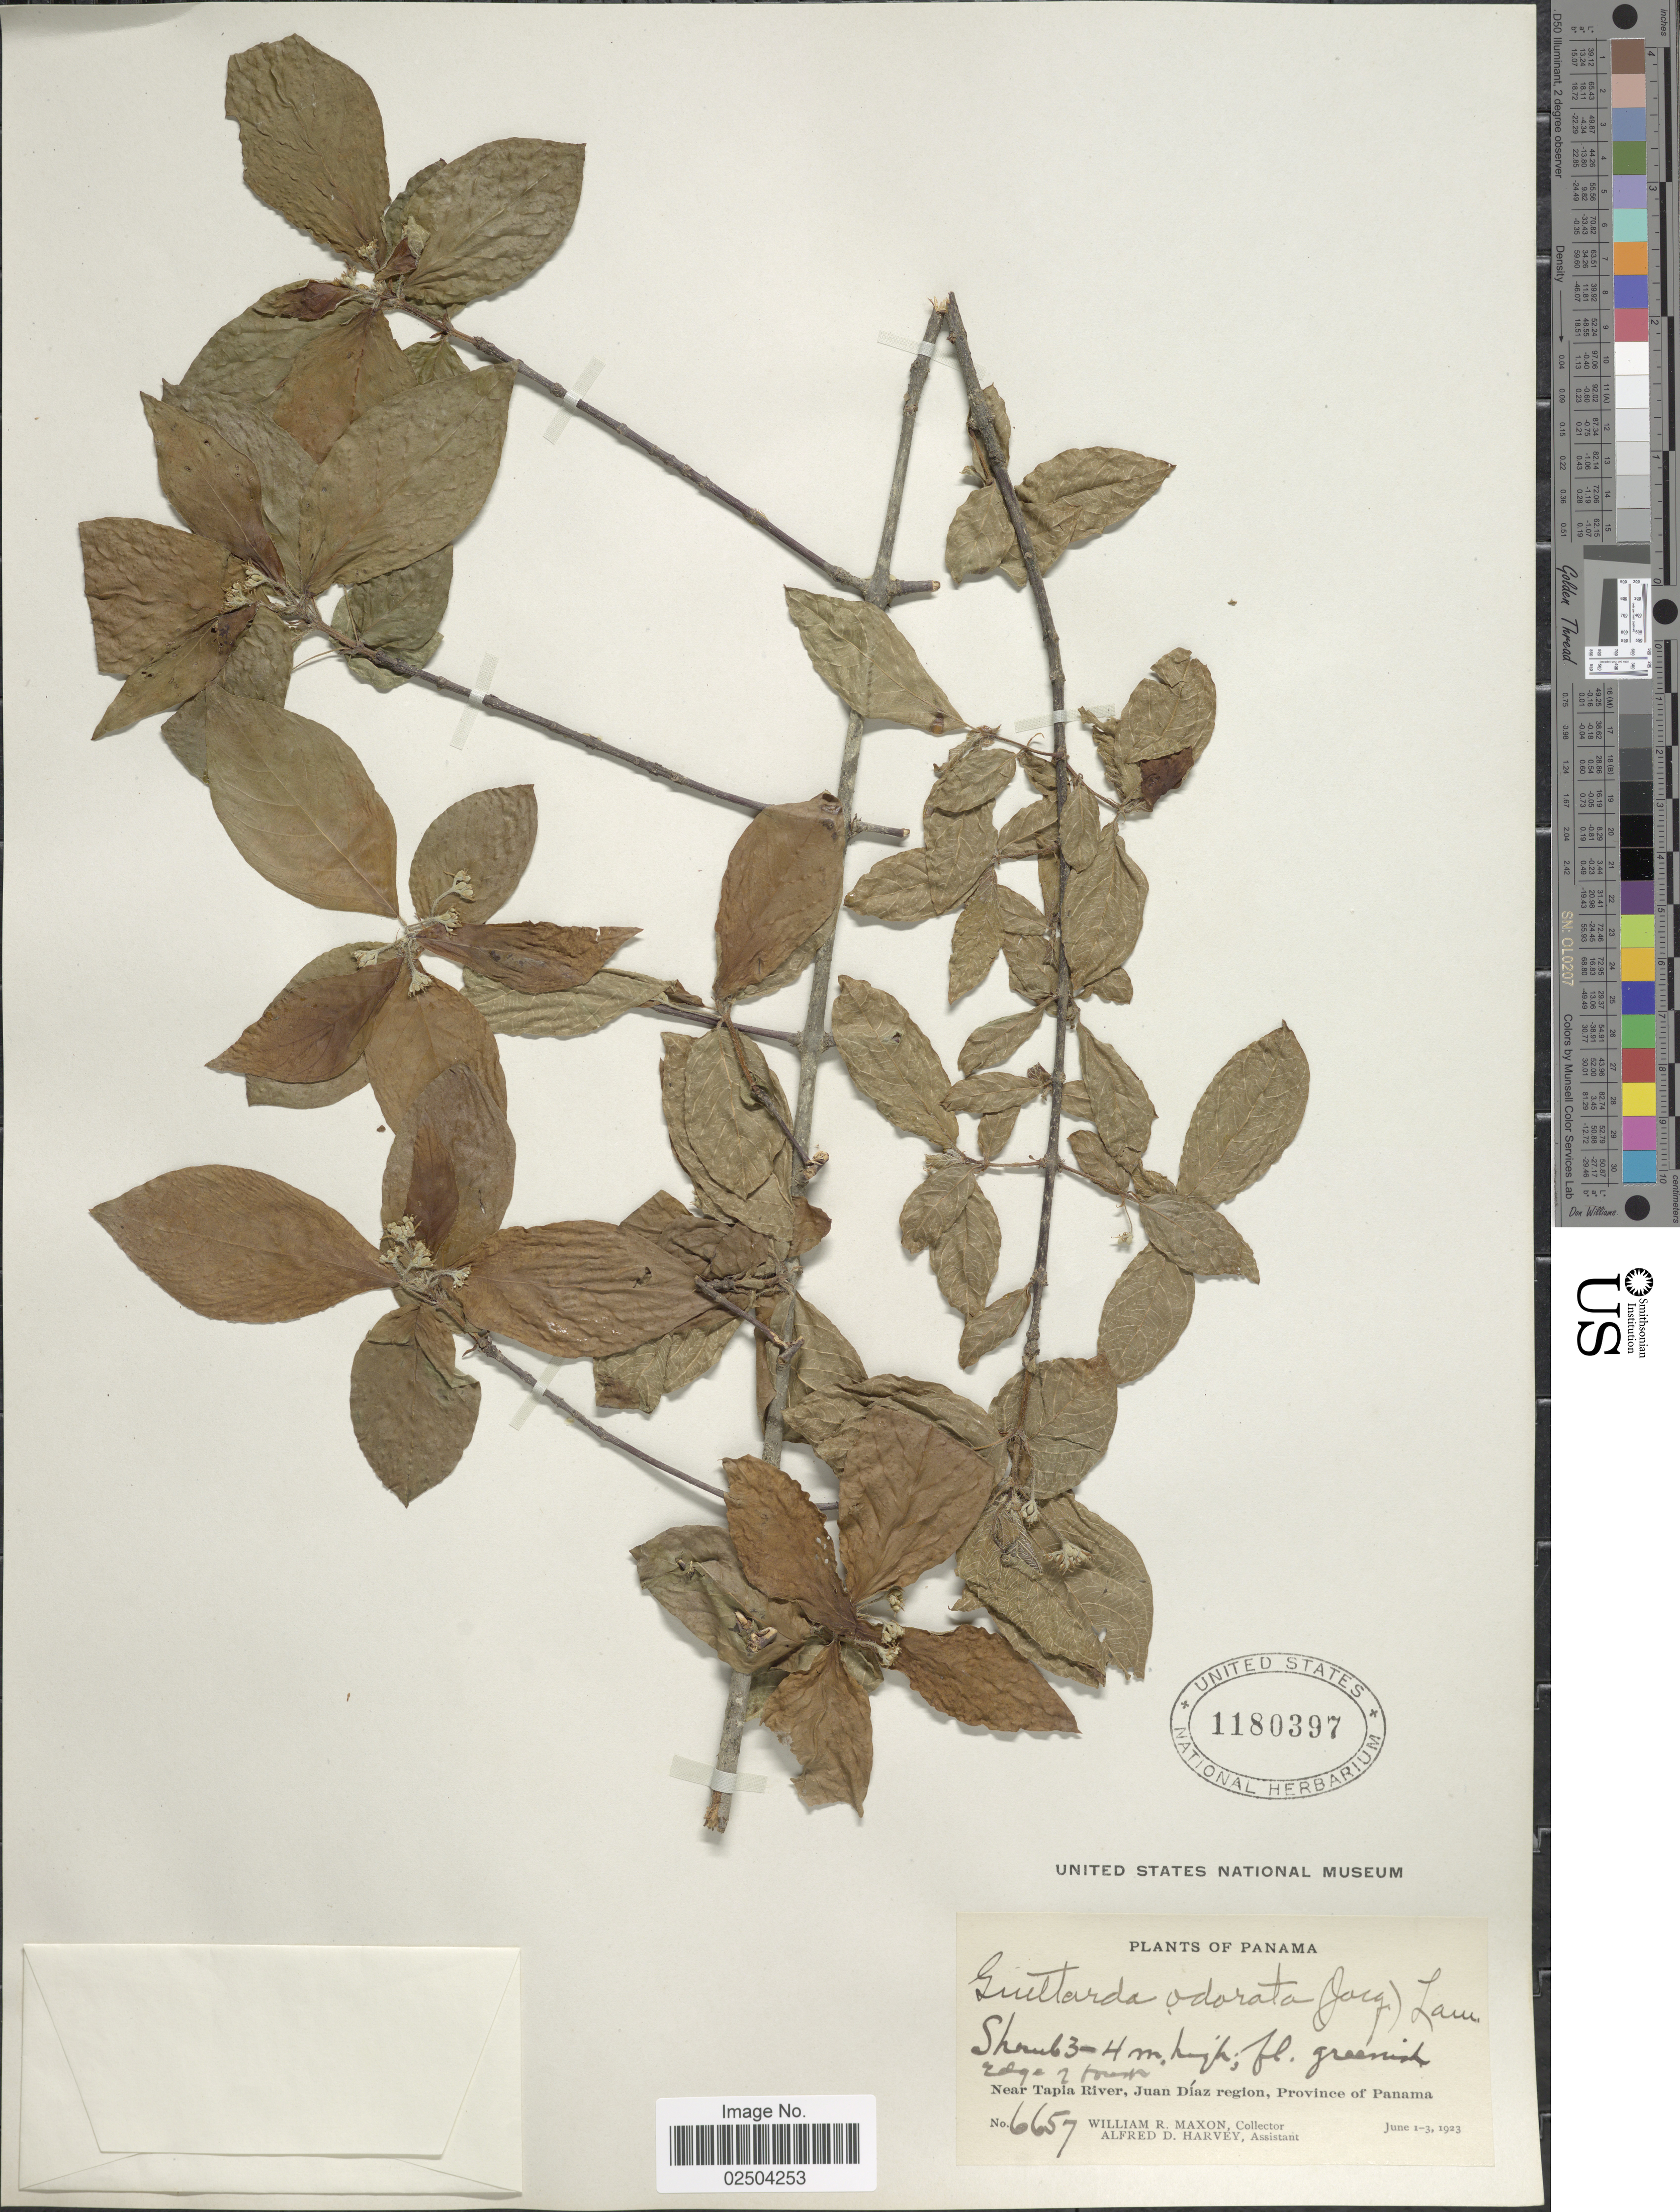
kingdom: Plantae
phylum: Tracheophyta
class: Magnoliopsida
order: Gentianales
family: Rubiaceae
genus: Guettarda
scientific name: Guettarda odorata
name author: (Jacq.) Lam.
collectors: W. R. Maxon & A. D. Harvey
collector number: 6657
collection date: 1923-06-01/1923-06-03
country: Panama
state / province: Panamá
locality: Edge of forest, Near Tapia River, Juan Diaz Region, Province of Panama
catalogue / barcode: US 1180397